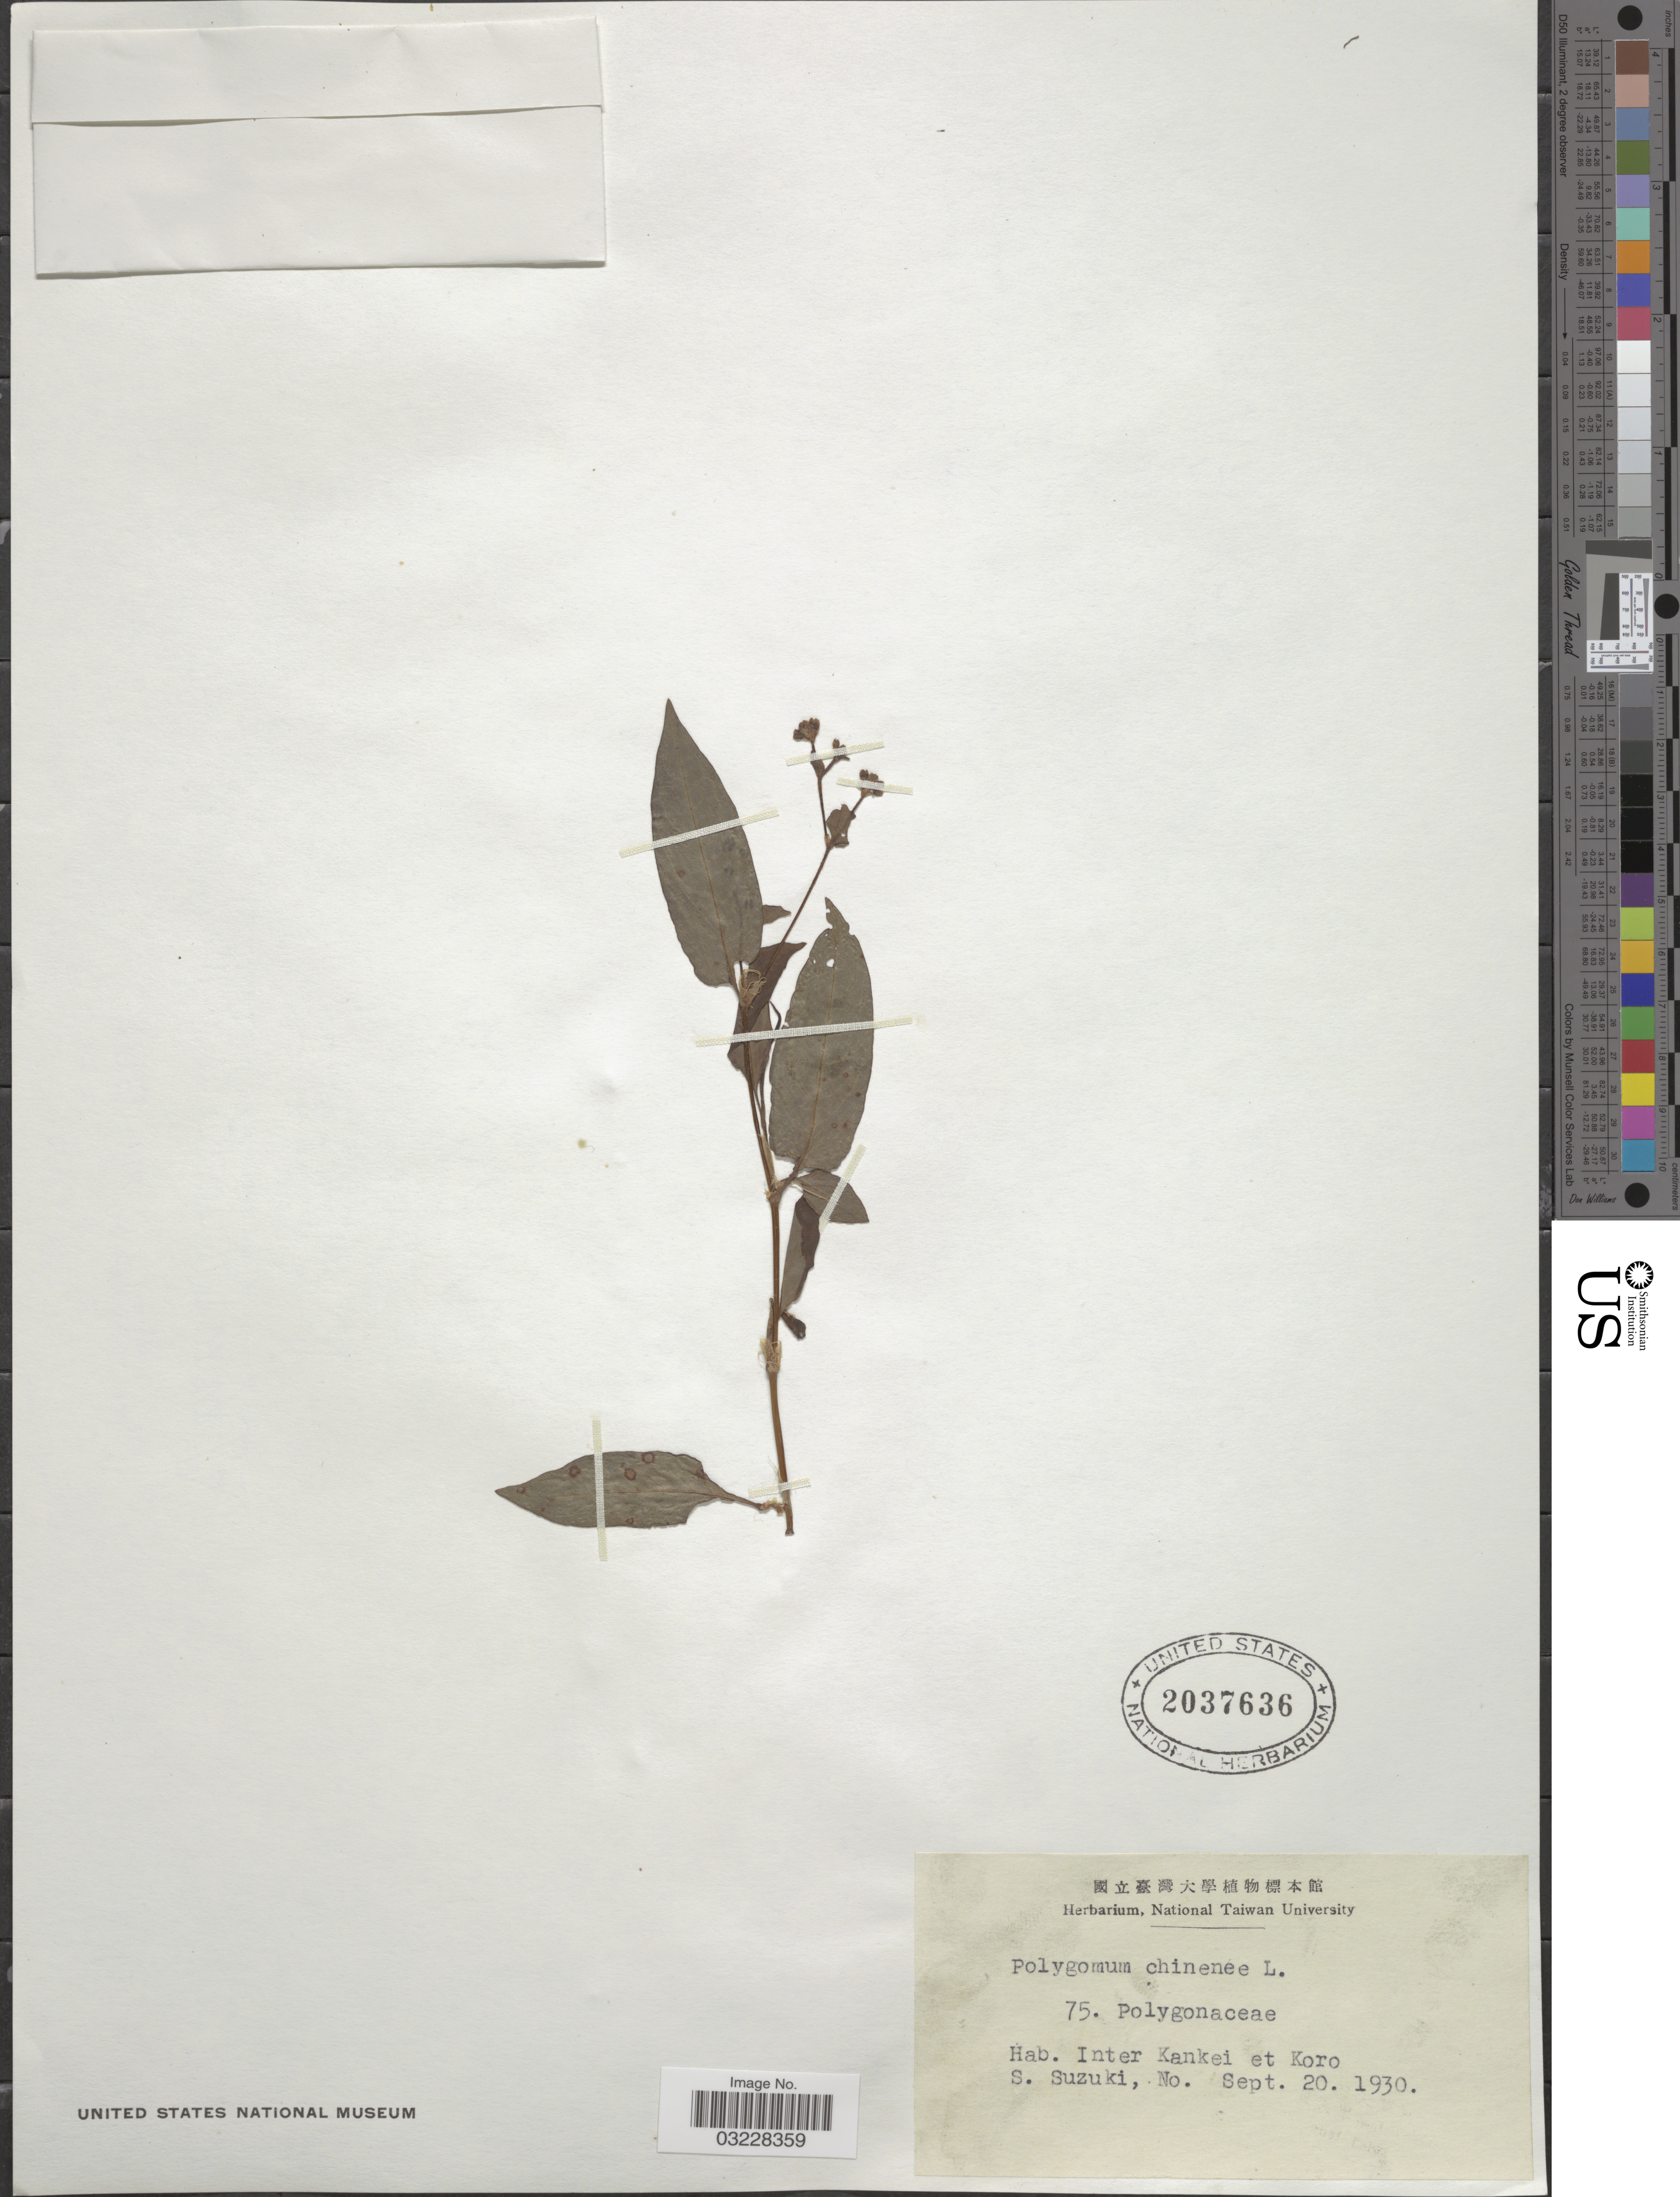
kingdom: Plantae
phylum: Tracheophyta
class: Magnoliopsida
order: Caryophyllales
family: Polygonaceae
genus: Polygonum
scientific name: Polygonum chinense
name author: L.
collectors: S. Suzuki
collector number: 75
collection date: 1930-09-20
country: Taiwan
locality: Inter Kankei et Koro.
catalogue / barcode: US 2037636